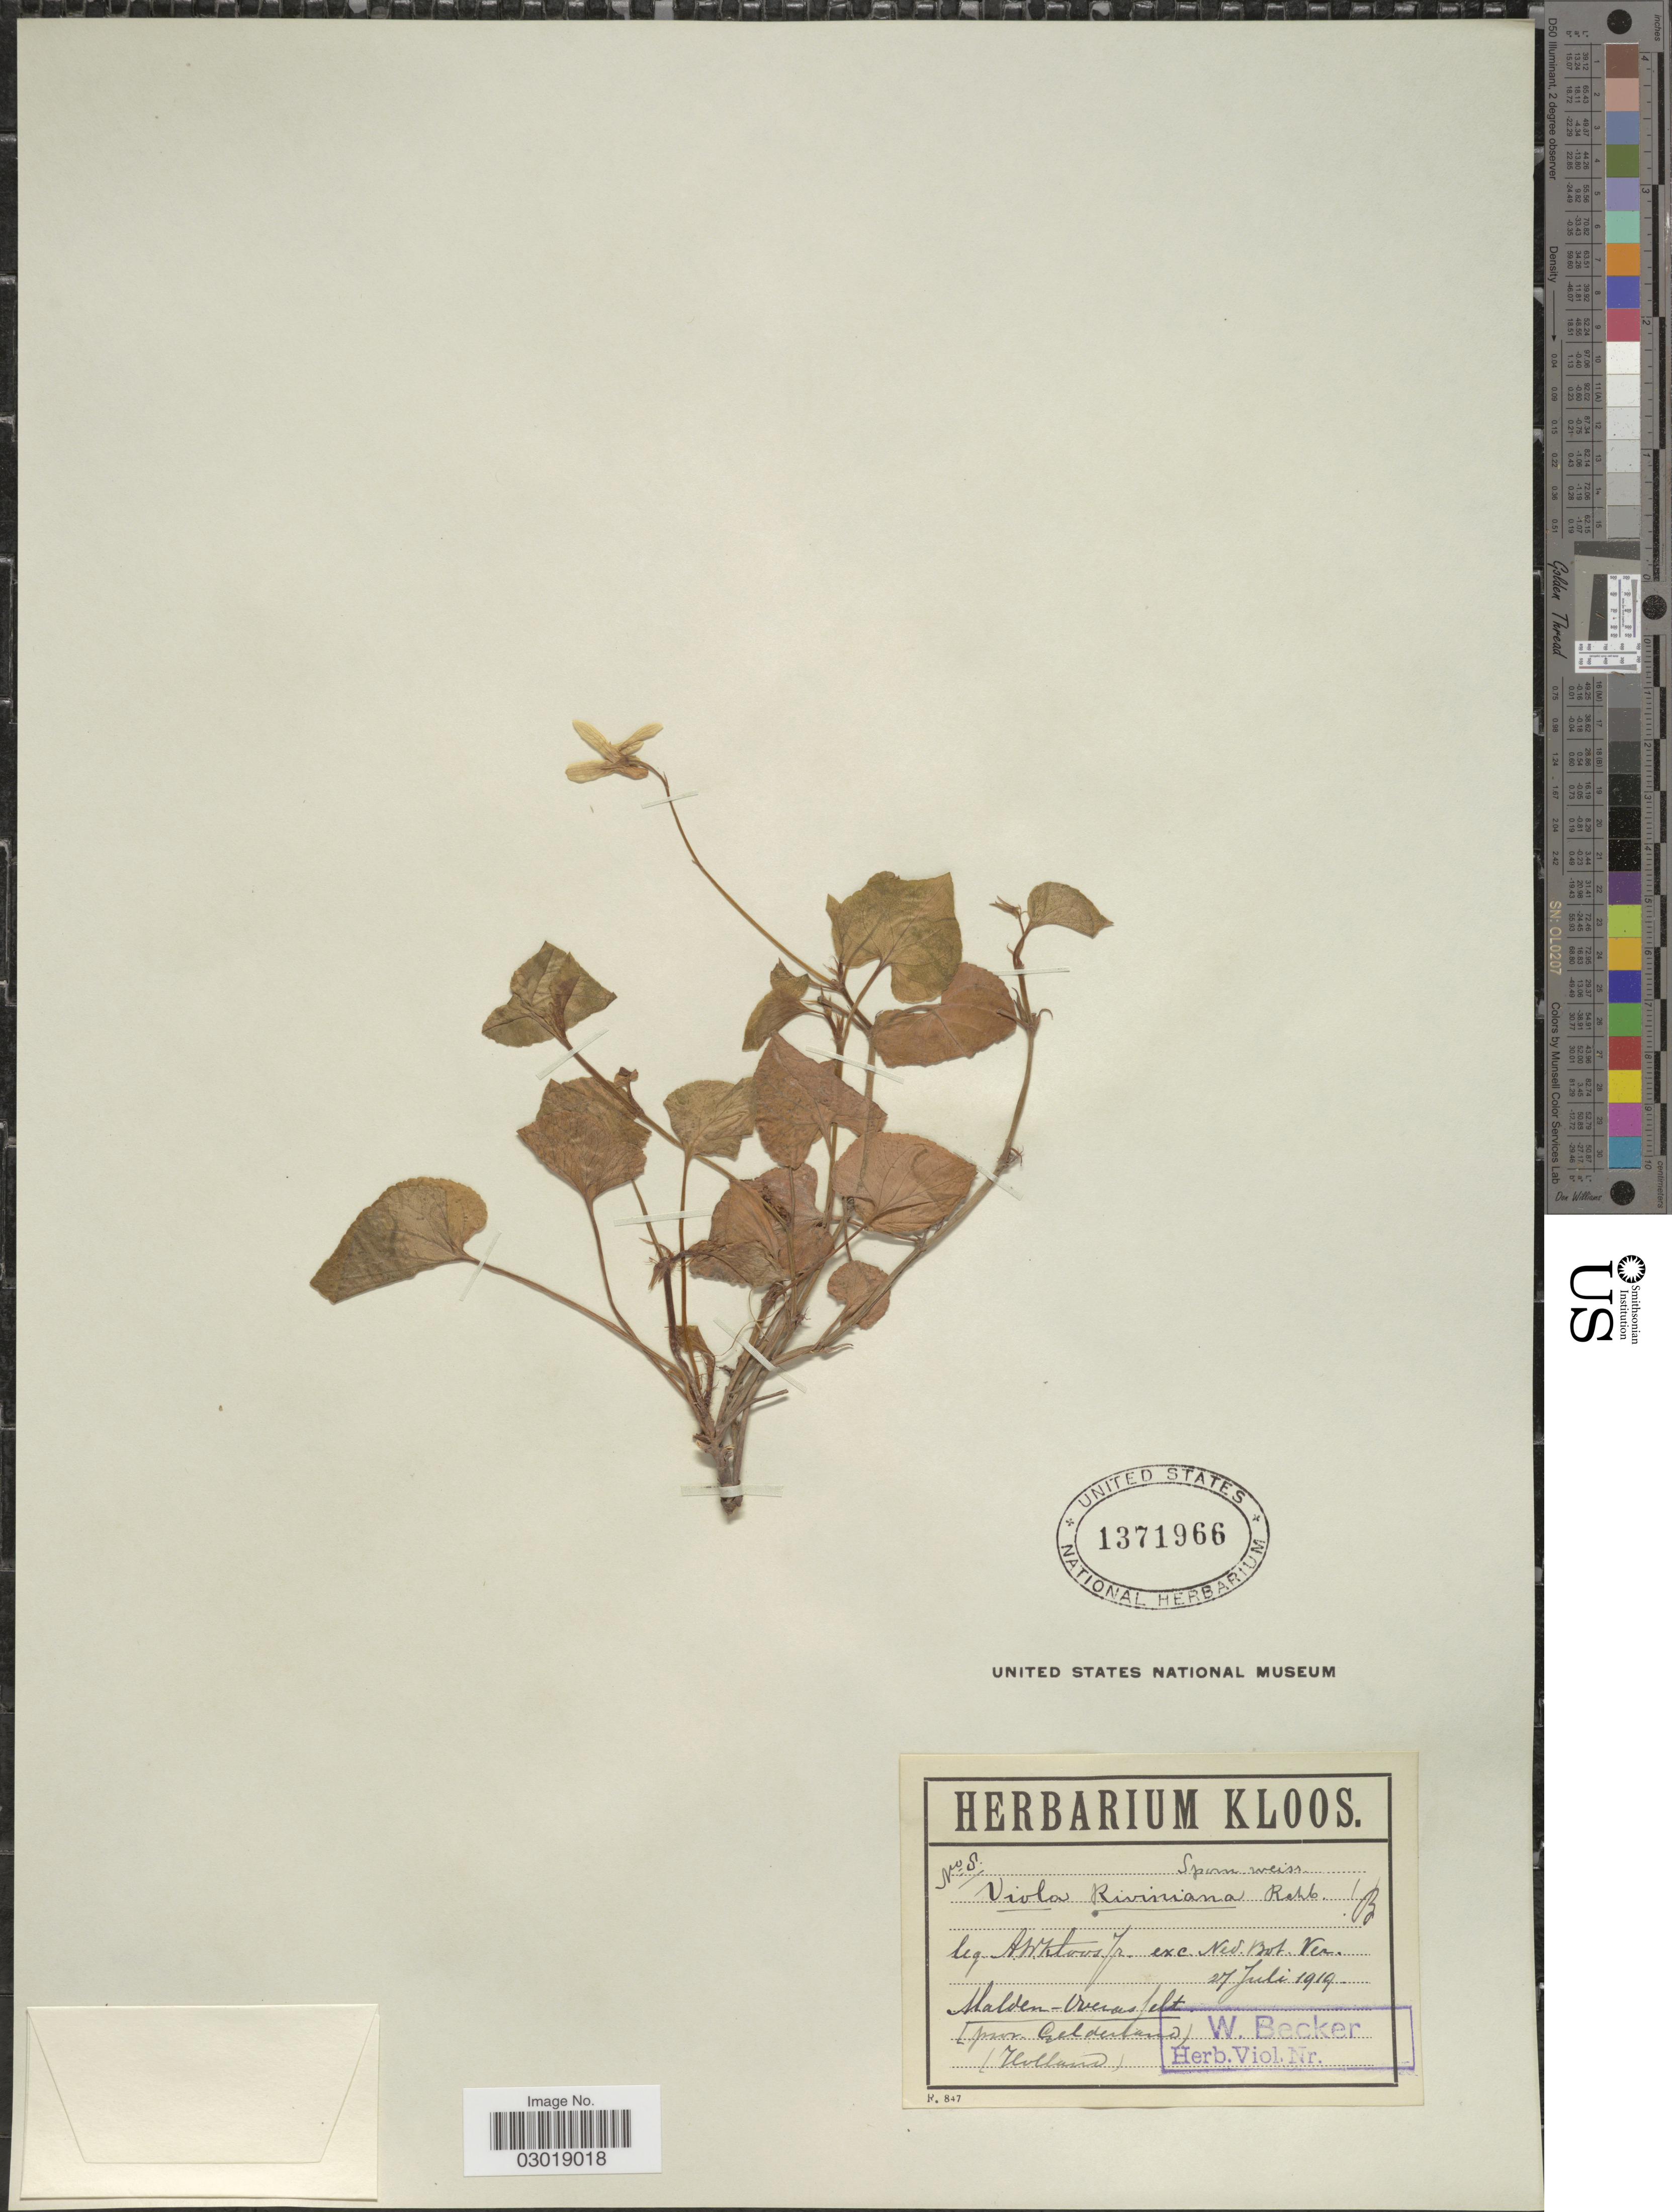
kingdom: Plantae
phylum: Tracheophyta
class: Magnoliopsida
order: Malpighiales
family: Violaceae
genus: Viola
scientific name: Viola riviniana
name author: Rchb.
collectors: A. Kloos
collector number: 8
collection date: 1919-07-27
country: Netherlands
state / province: Gelderland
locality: Malden-Overasfelt. Holland.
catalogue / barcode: US 1371966